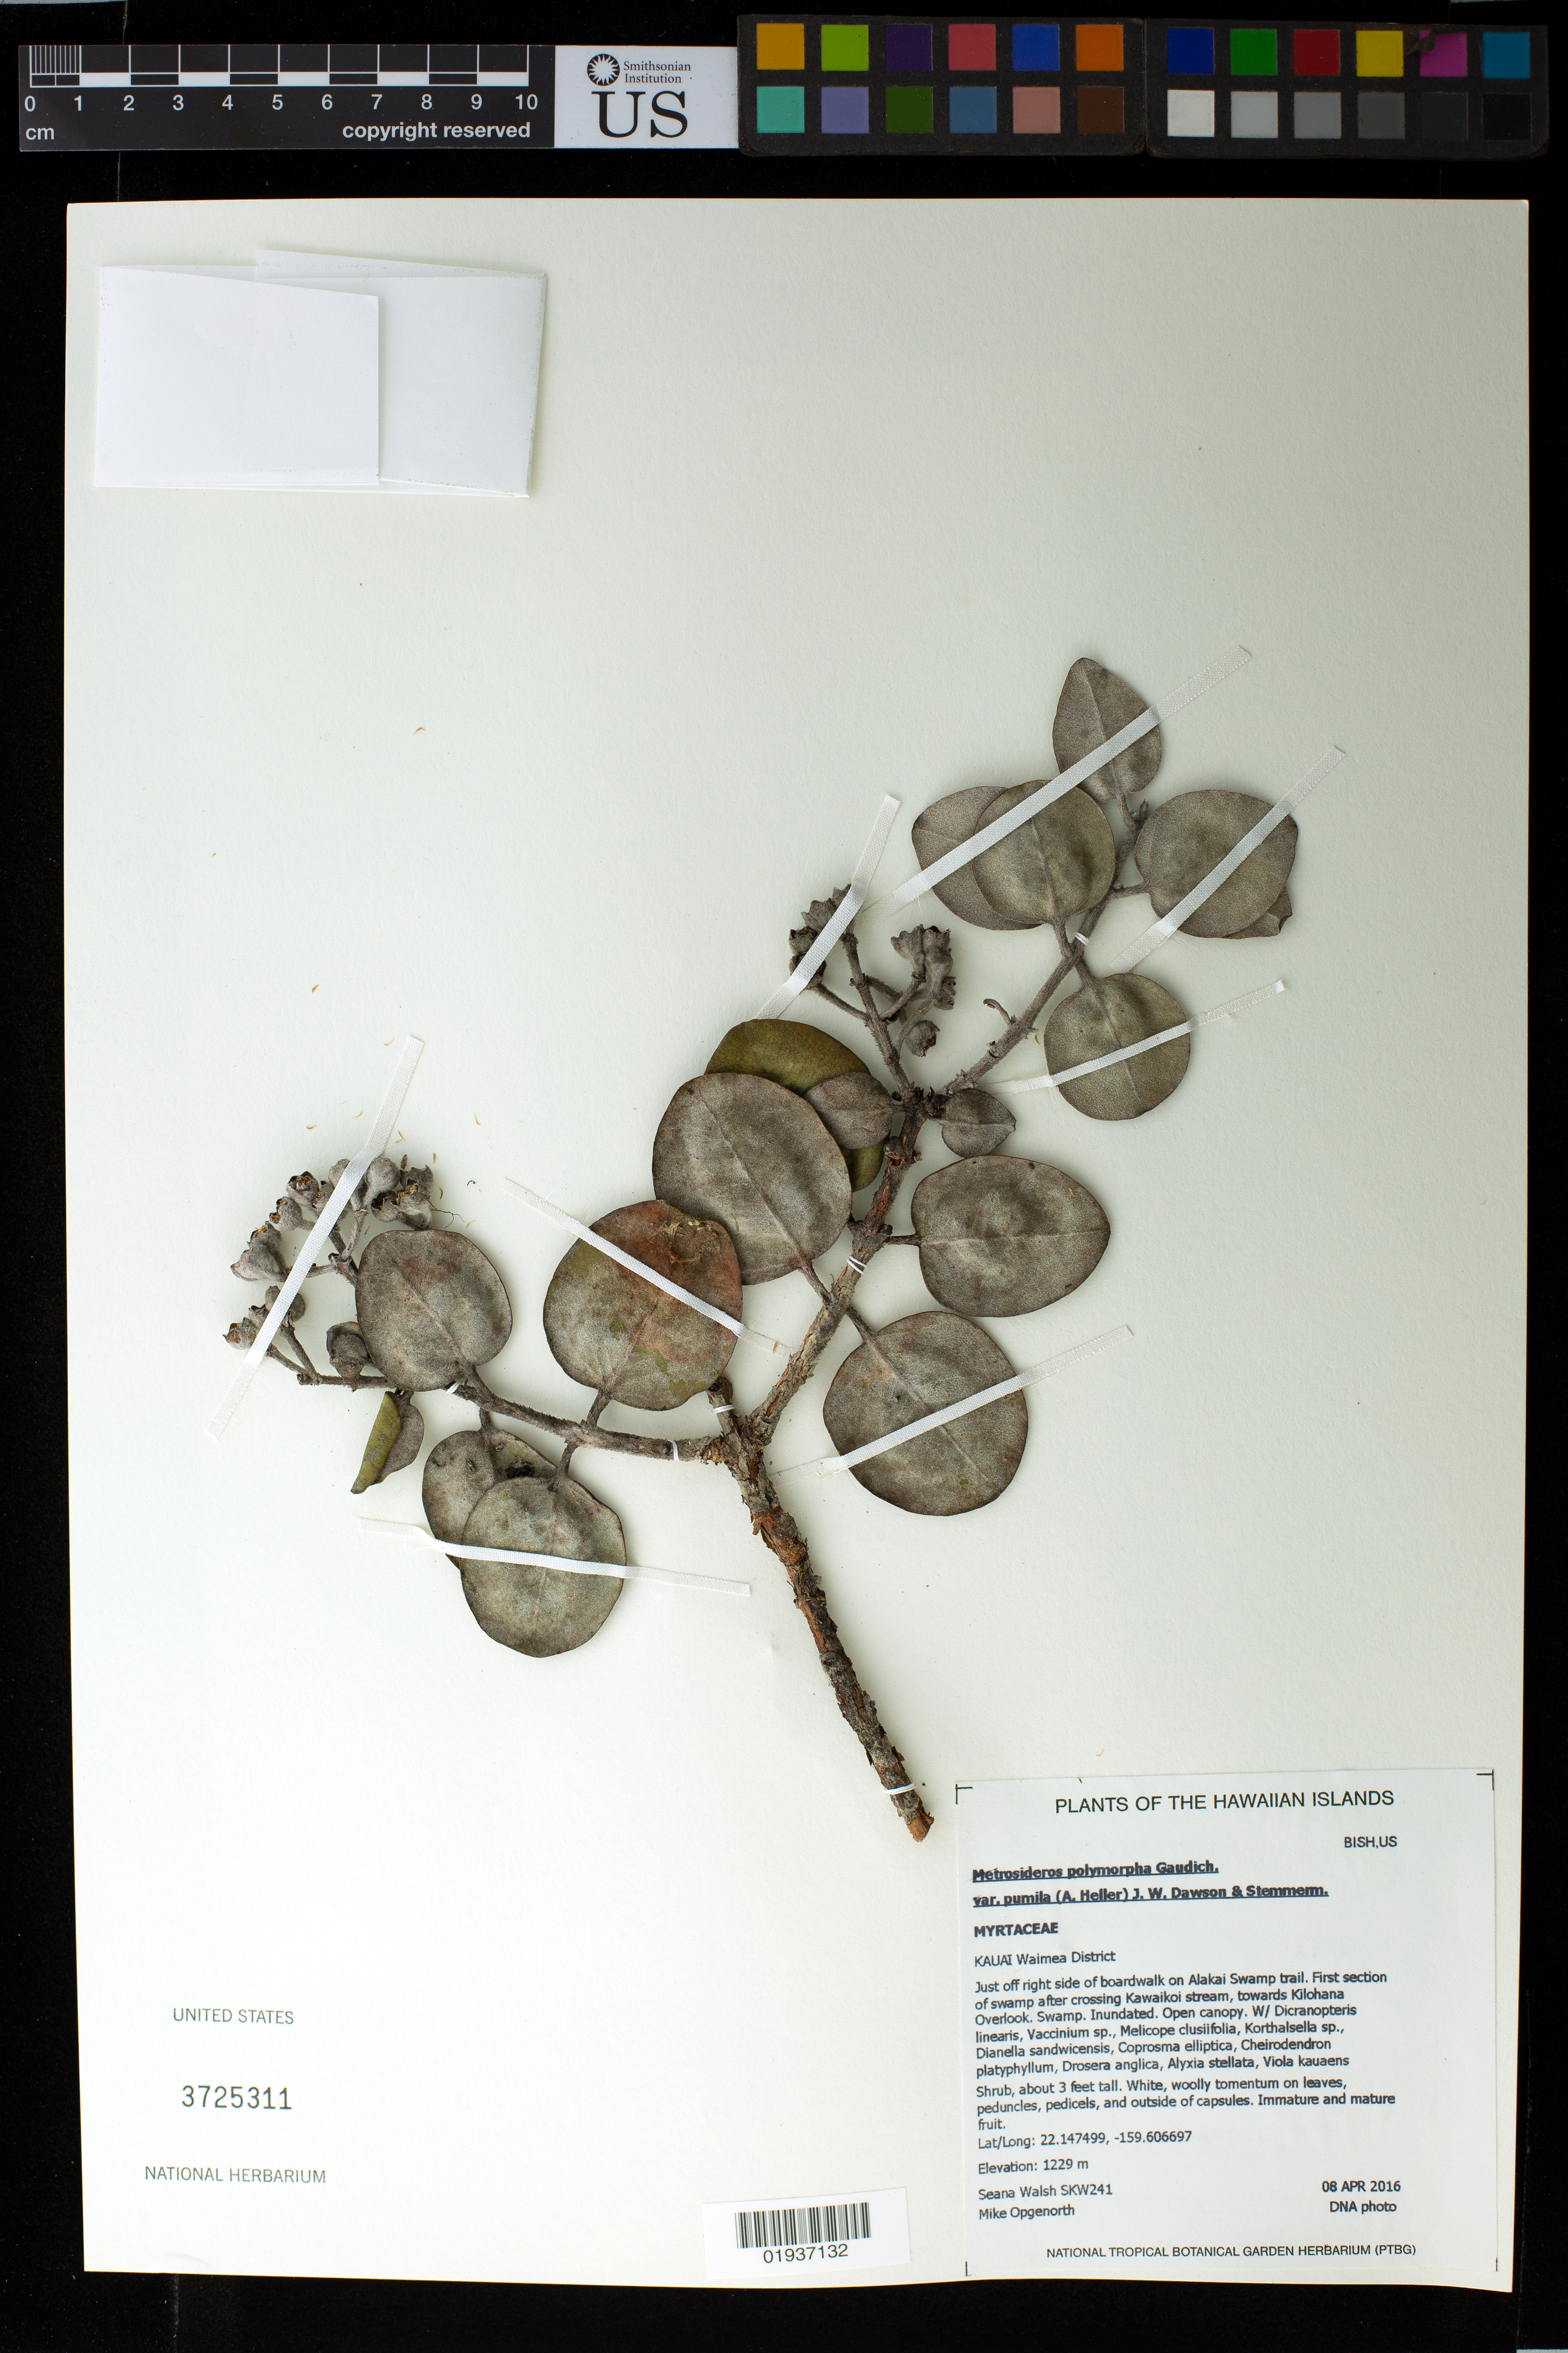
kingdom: Plantae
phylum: Tracheophyta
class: Magnoliopsida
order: Myrtales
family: Myrtaceae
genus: Metrosideros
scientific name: Metrosideros polymorpha var. pumila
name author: (A. Heller) J.W. Dawson & Stemmerm.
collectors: S. Walsh & M. Opgenorth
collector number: SKW241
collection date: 2016-04-08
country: United States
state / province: Hawaii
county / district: Kauai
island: Kaua'i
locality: Waimea District, just off right side of boardwalk on Alakai Swamp trail, first section of swamp after crossing Kawaikoi stream, towards Kilohana Overlook.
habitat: Swamp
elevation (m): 1229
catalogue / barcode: US 3725311